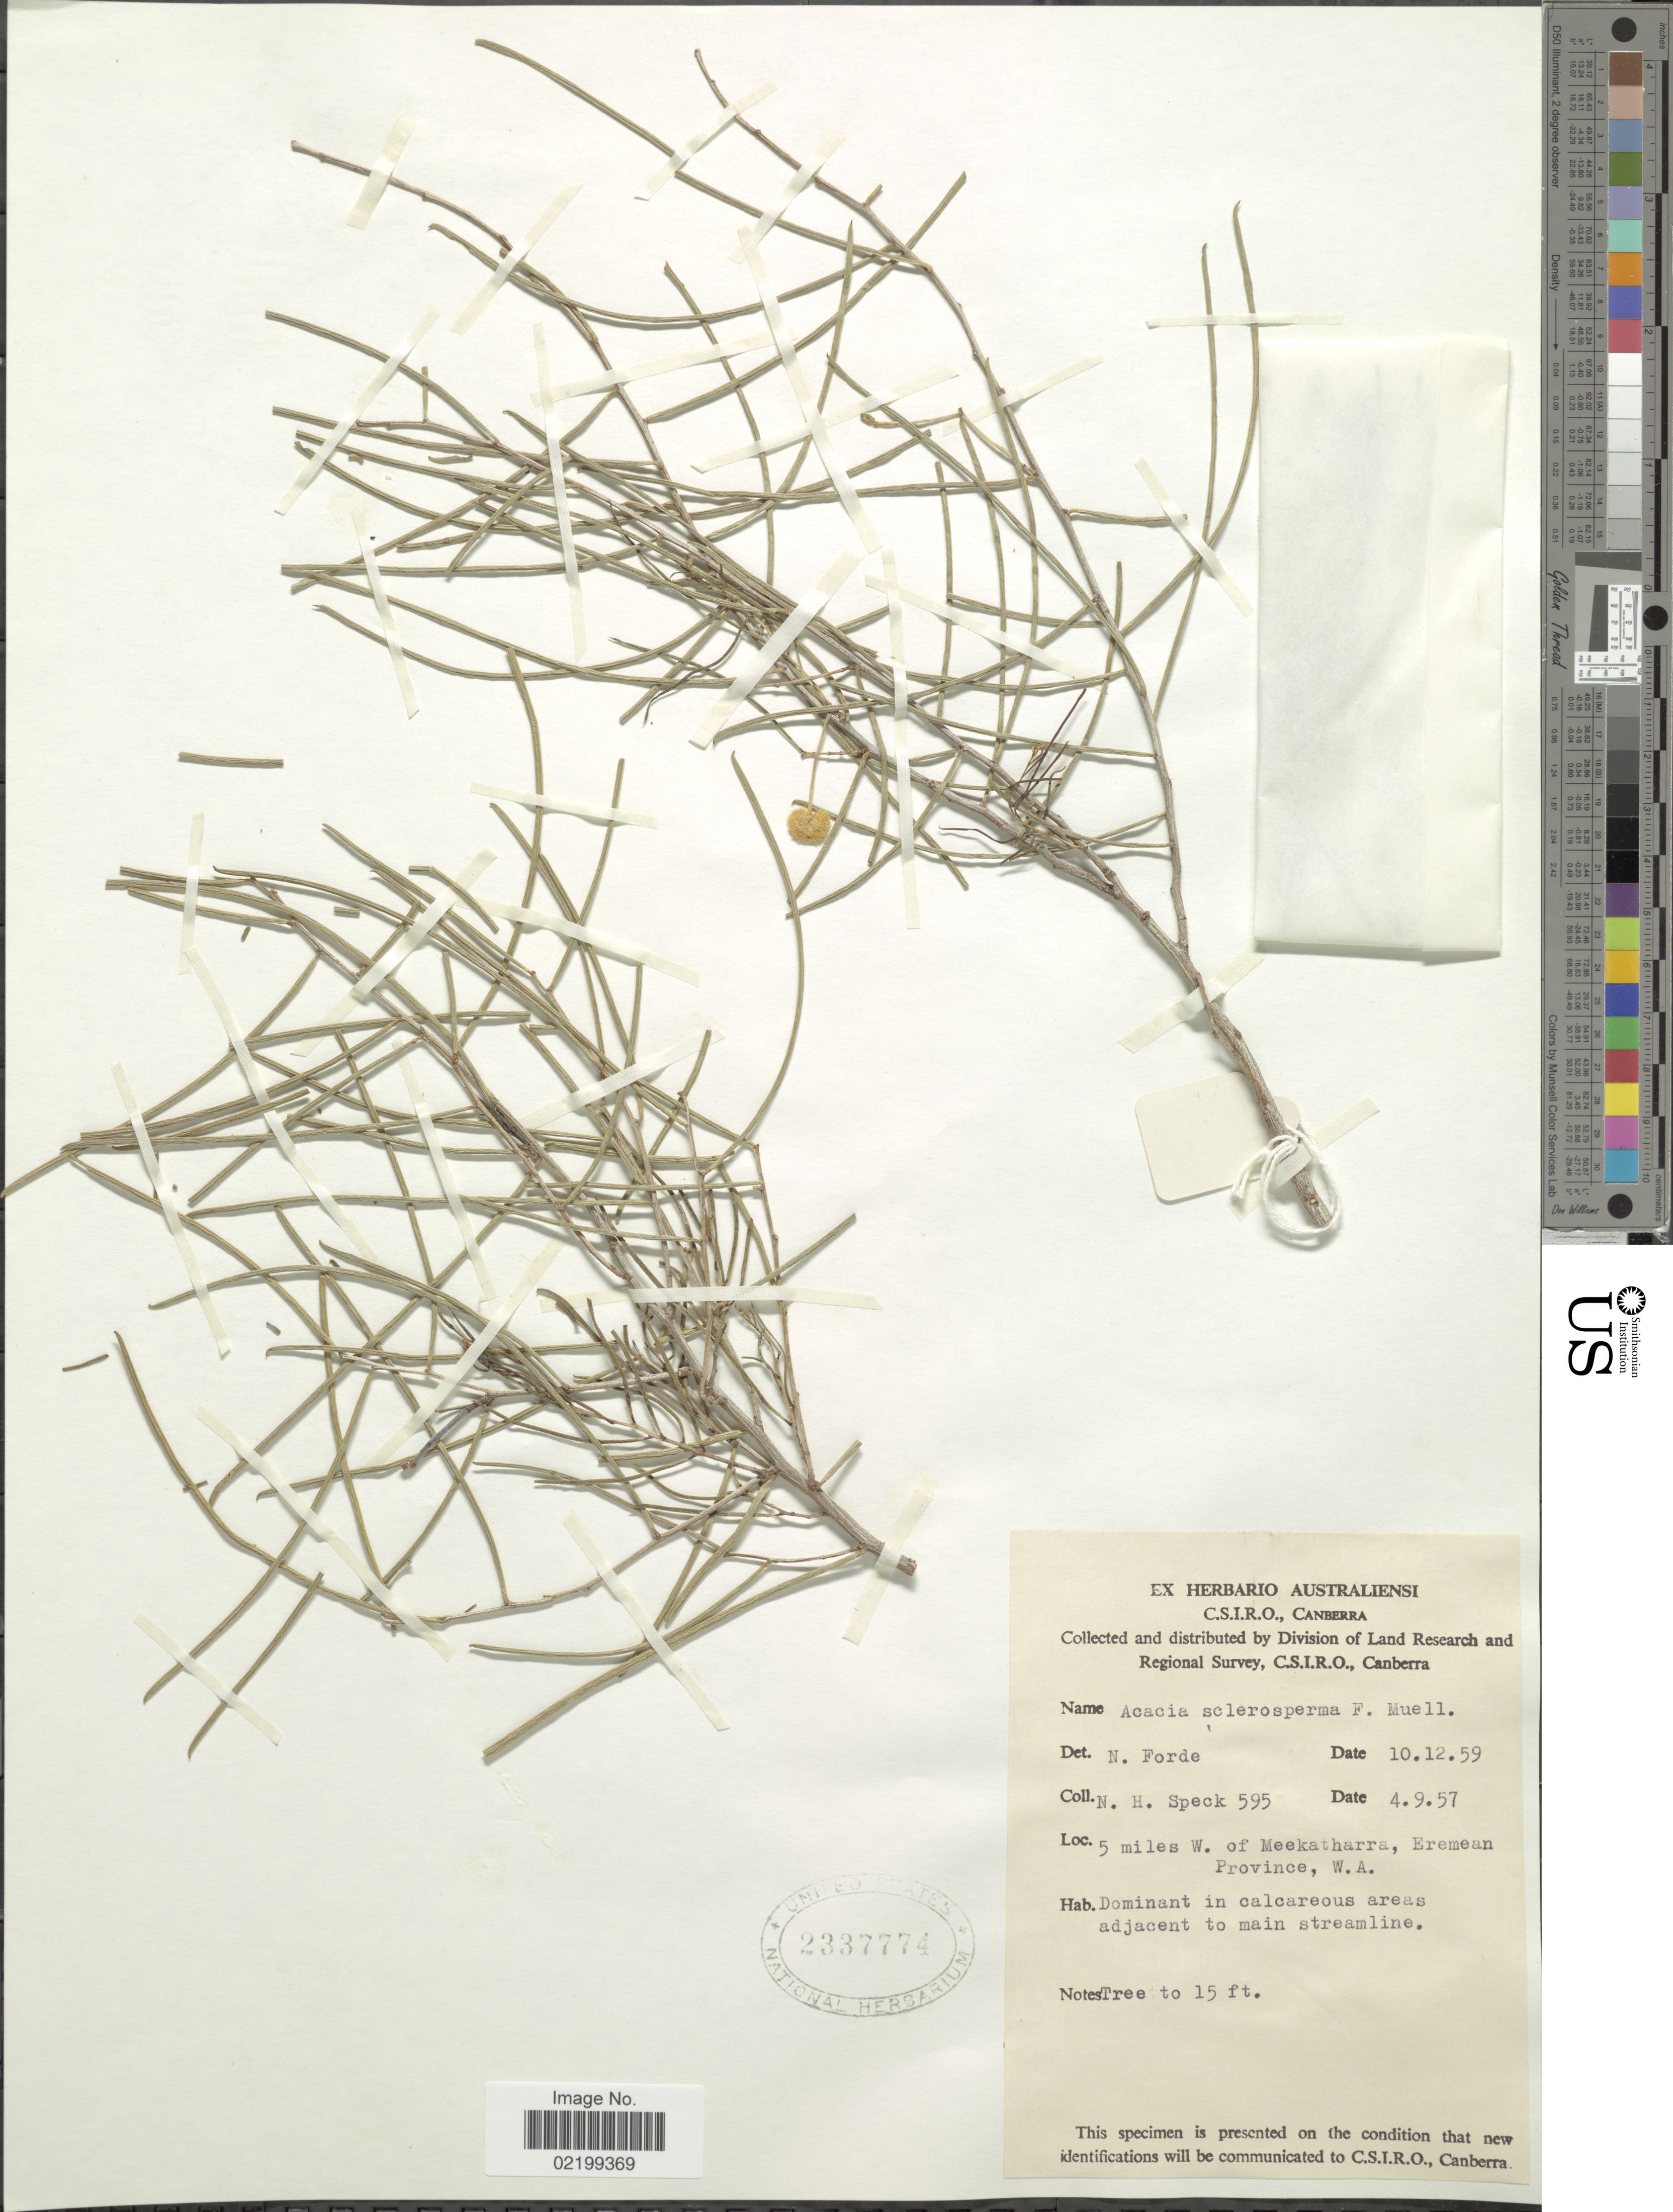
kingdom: Plantae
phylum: Tracheophyta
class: Magnoliopsida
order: Fabales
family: Fabaceae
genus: Acacia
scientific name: Acacia sclerosperma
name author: F. Muell.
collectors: N. Speck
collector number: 595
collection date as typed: Transcribed d/m/y: 4/9/57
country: Australia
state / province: Western Australia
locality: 5 miles W. of Meekatharra, Eremean Province, main streamline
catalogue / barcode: US 2337774